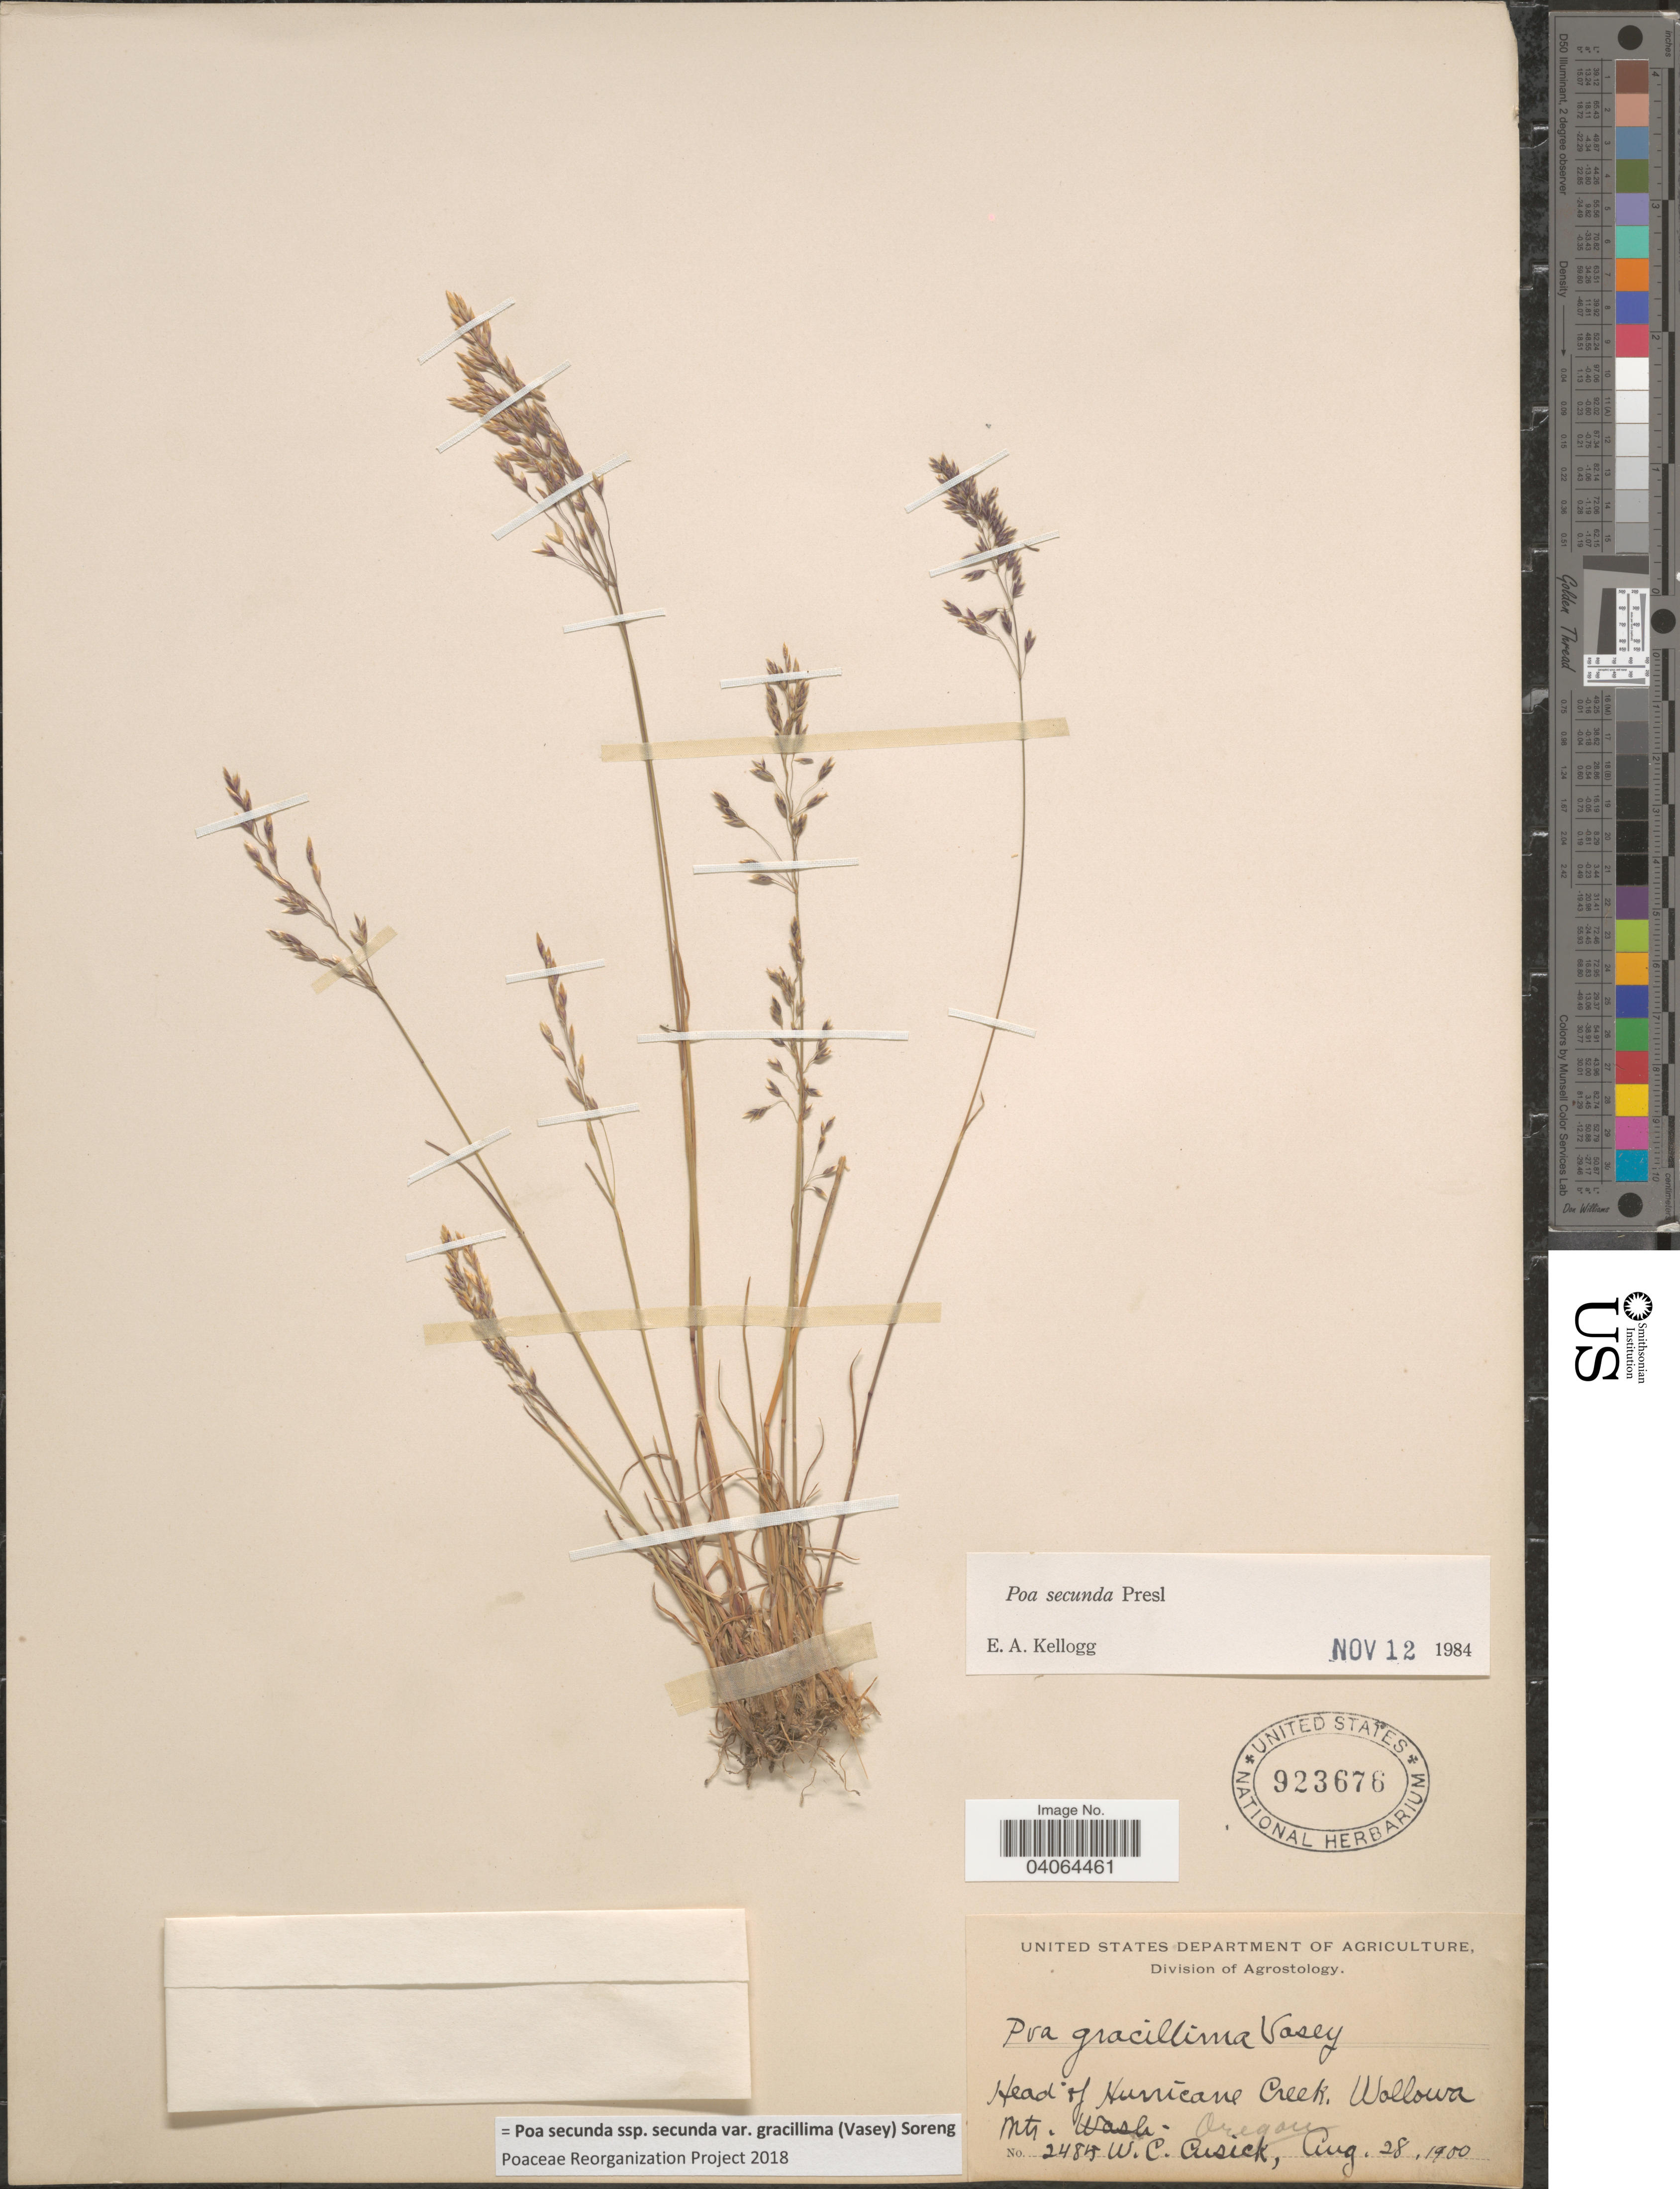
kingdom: Plantae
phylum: Tracheophyta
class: Liliopsida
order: Poales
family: Poaceae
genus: Poa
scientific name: Poa secunda subsp. secunda var. gracillima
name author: (Vasey) Soreng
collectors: W. C. Cusick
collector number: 2485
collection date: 1900-08-28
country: United States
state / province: Oregon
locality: Head of Hurricane Creek, Wallowa Mts.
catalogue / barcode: US 923676